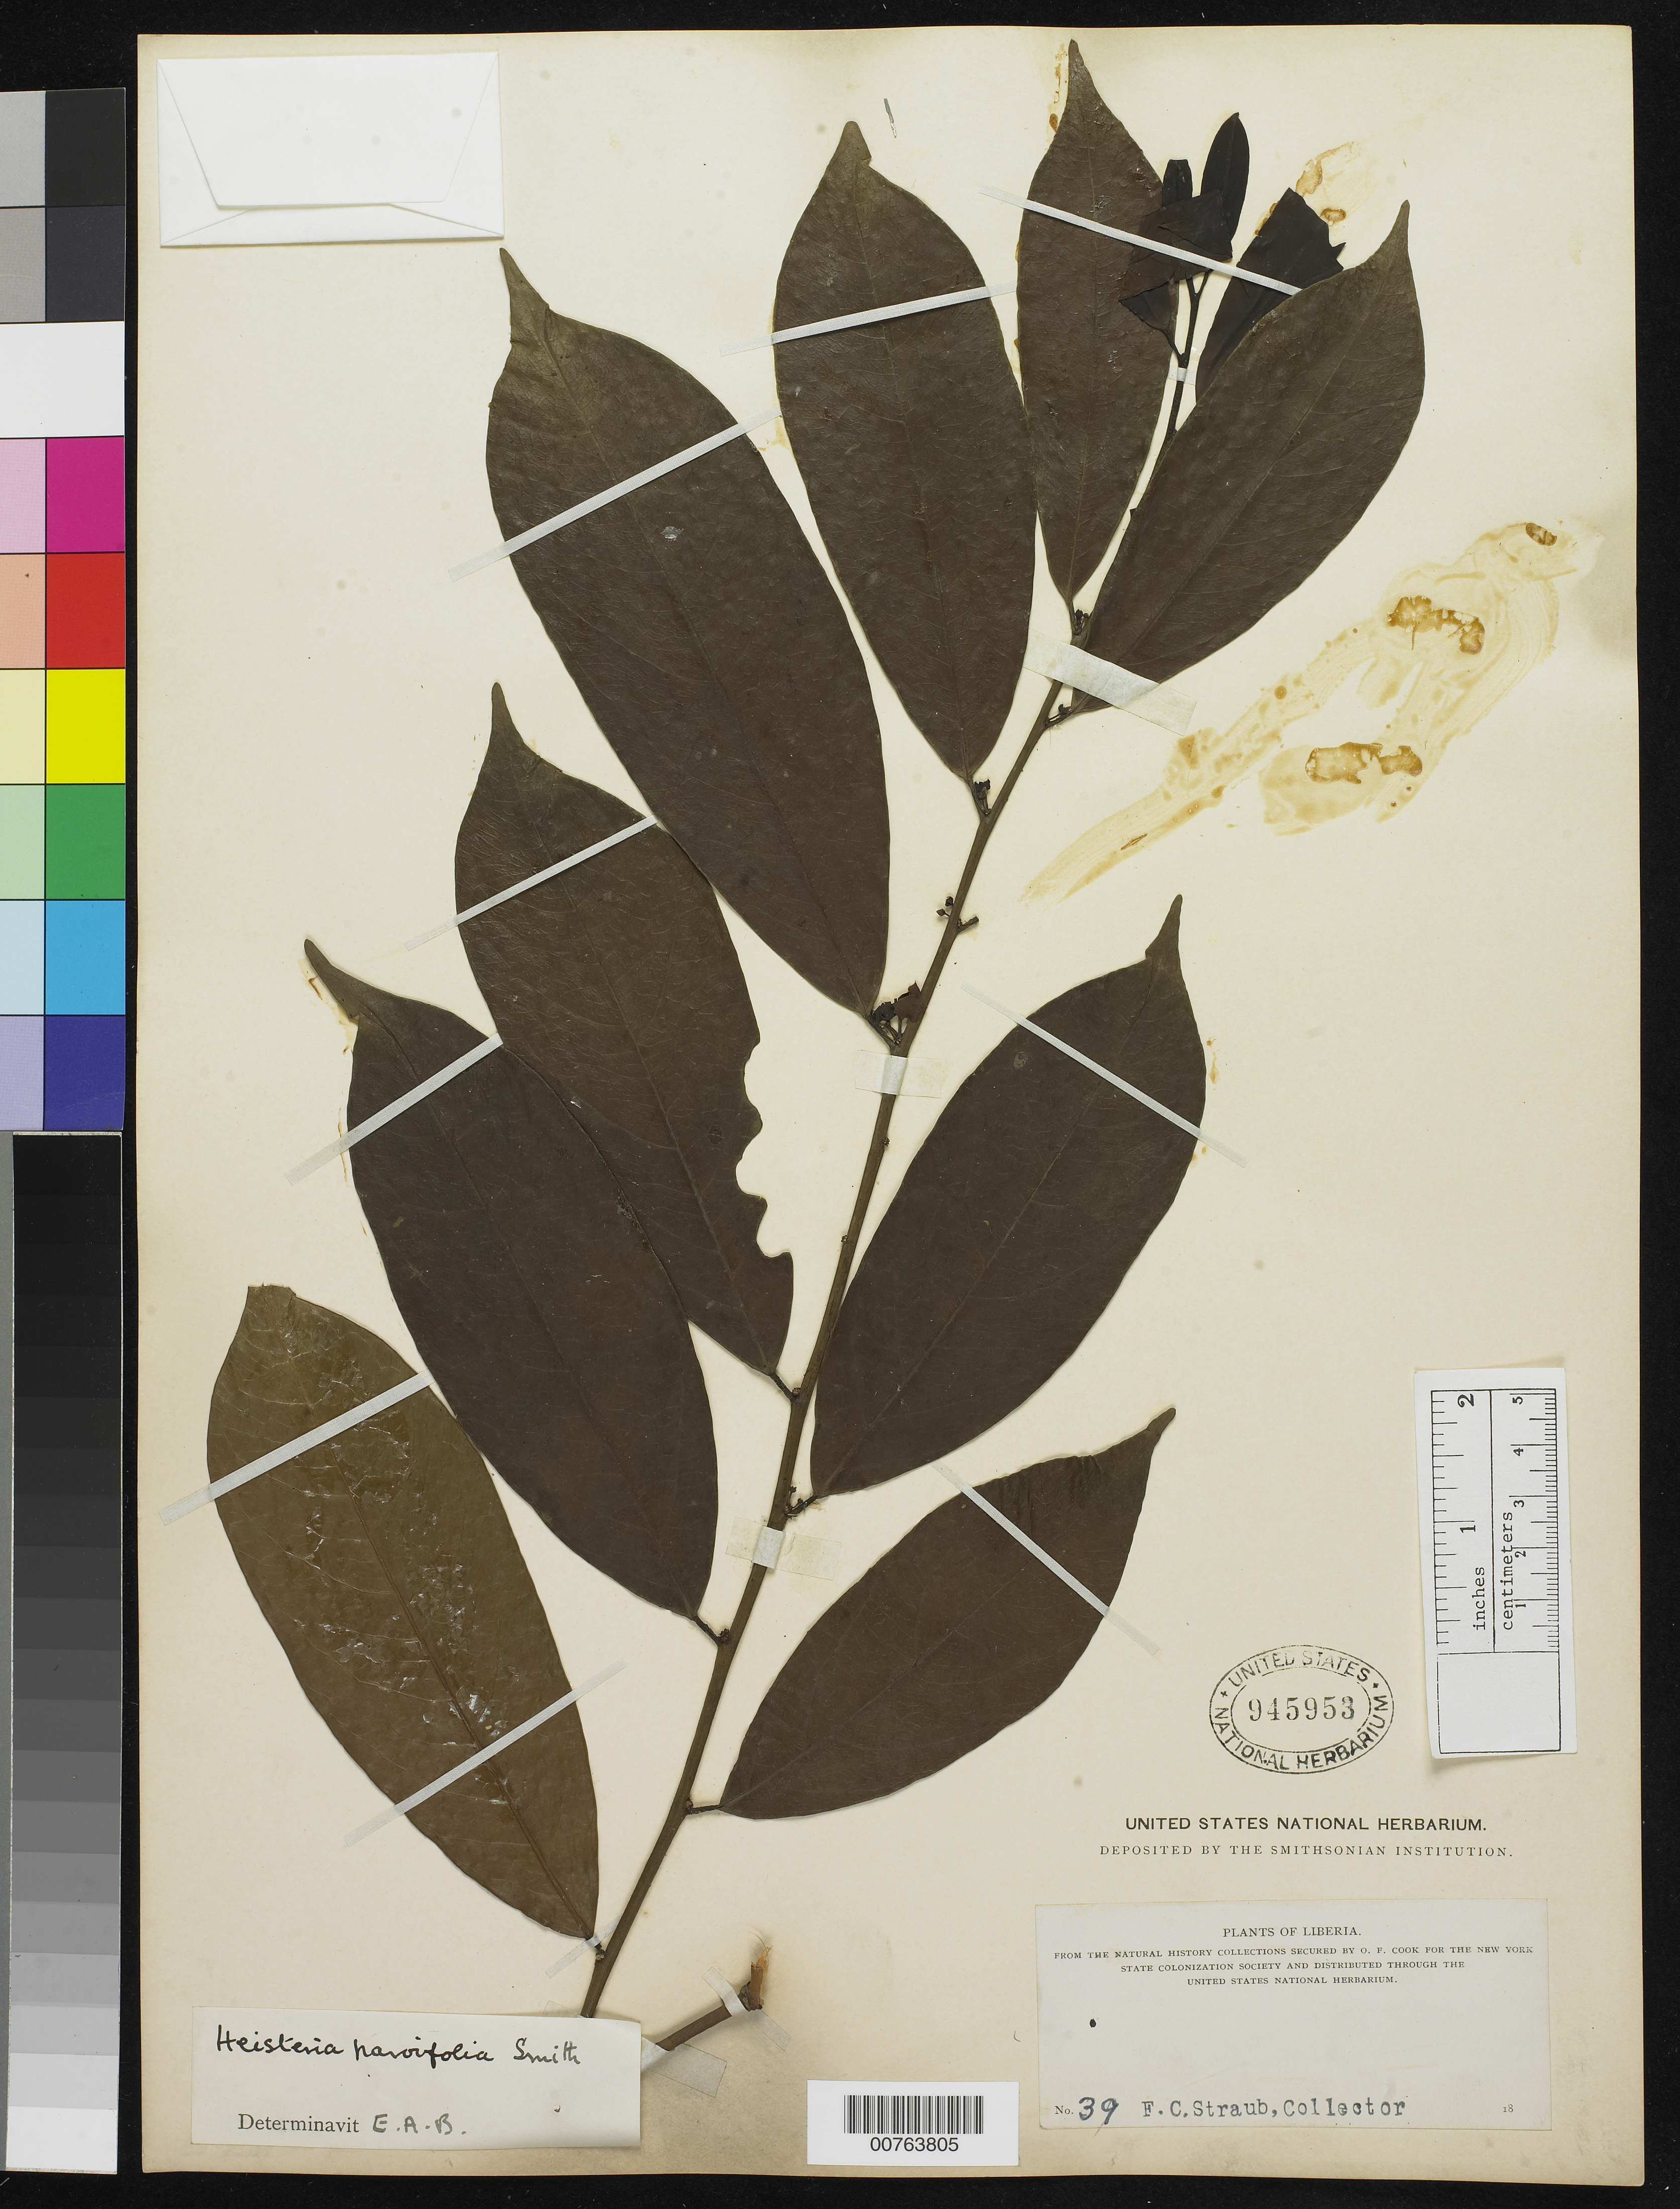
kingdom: Plantae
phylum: Tracheophyta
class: Magnoliopsida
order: Santalales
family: Erythropalaceae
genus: Heisteria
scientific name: Heisteria parvifolia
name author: Sm.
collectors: F. Straub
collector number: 39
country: Liberia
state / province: Montserrado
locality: Monrovia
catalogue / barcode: US 945953